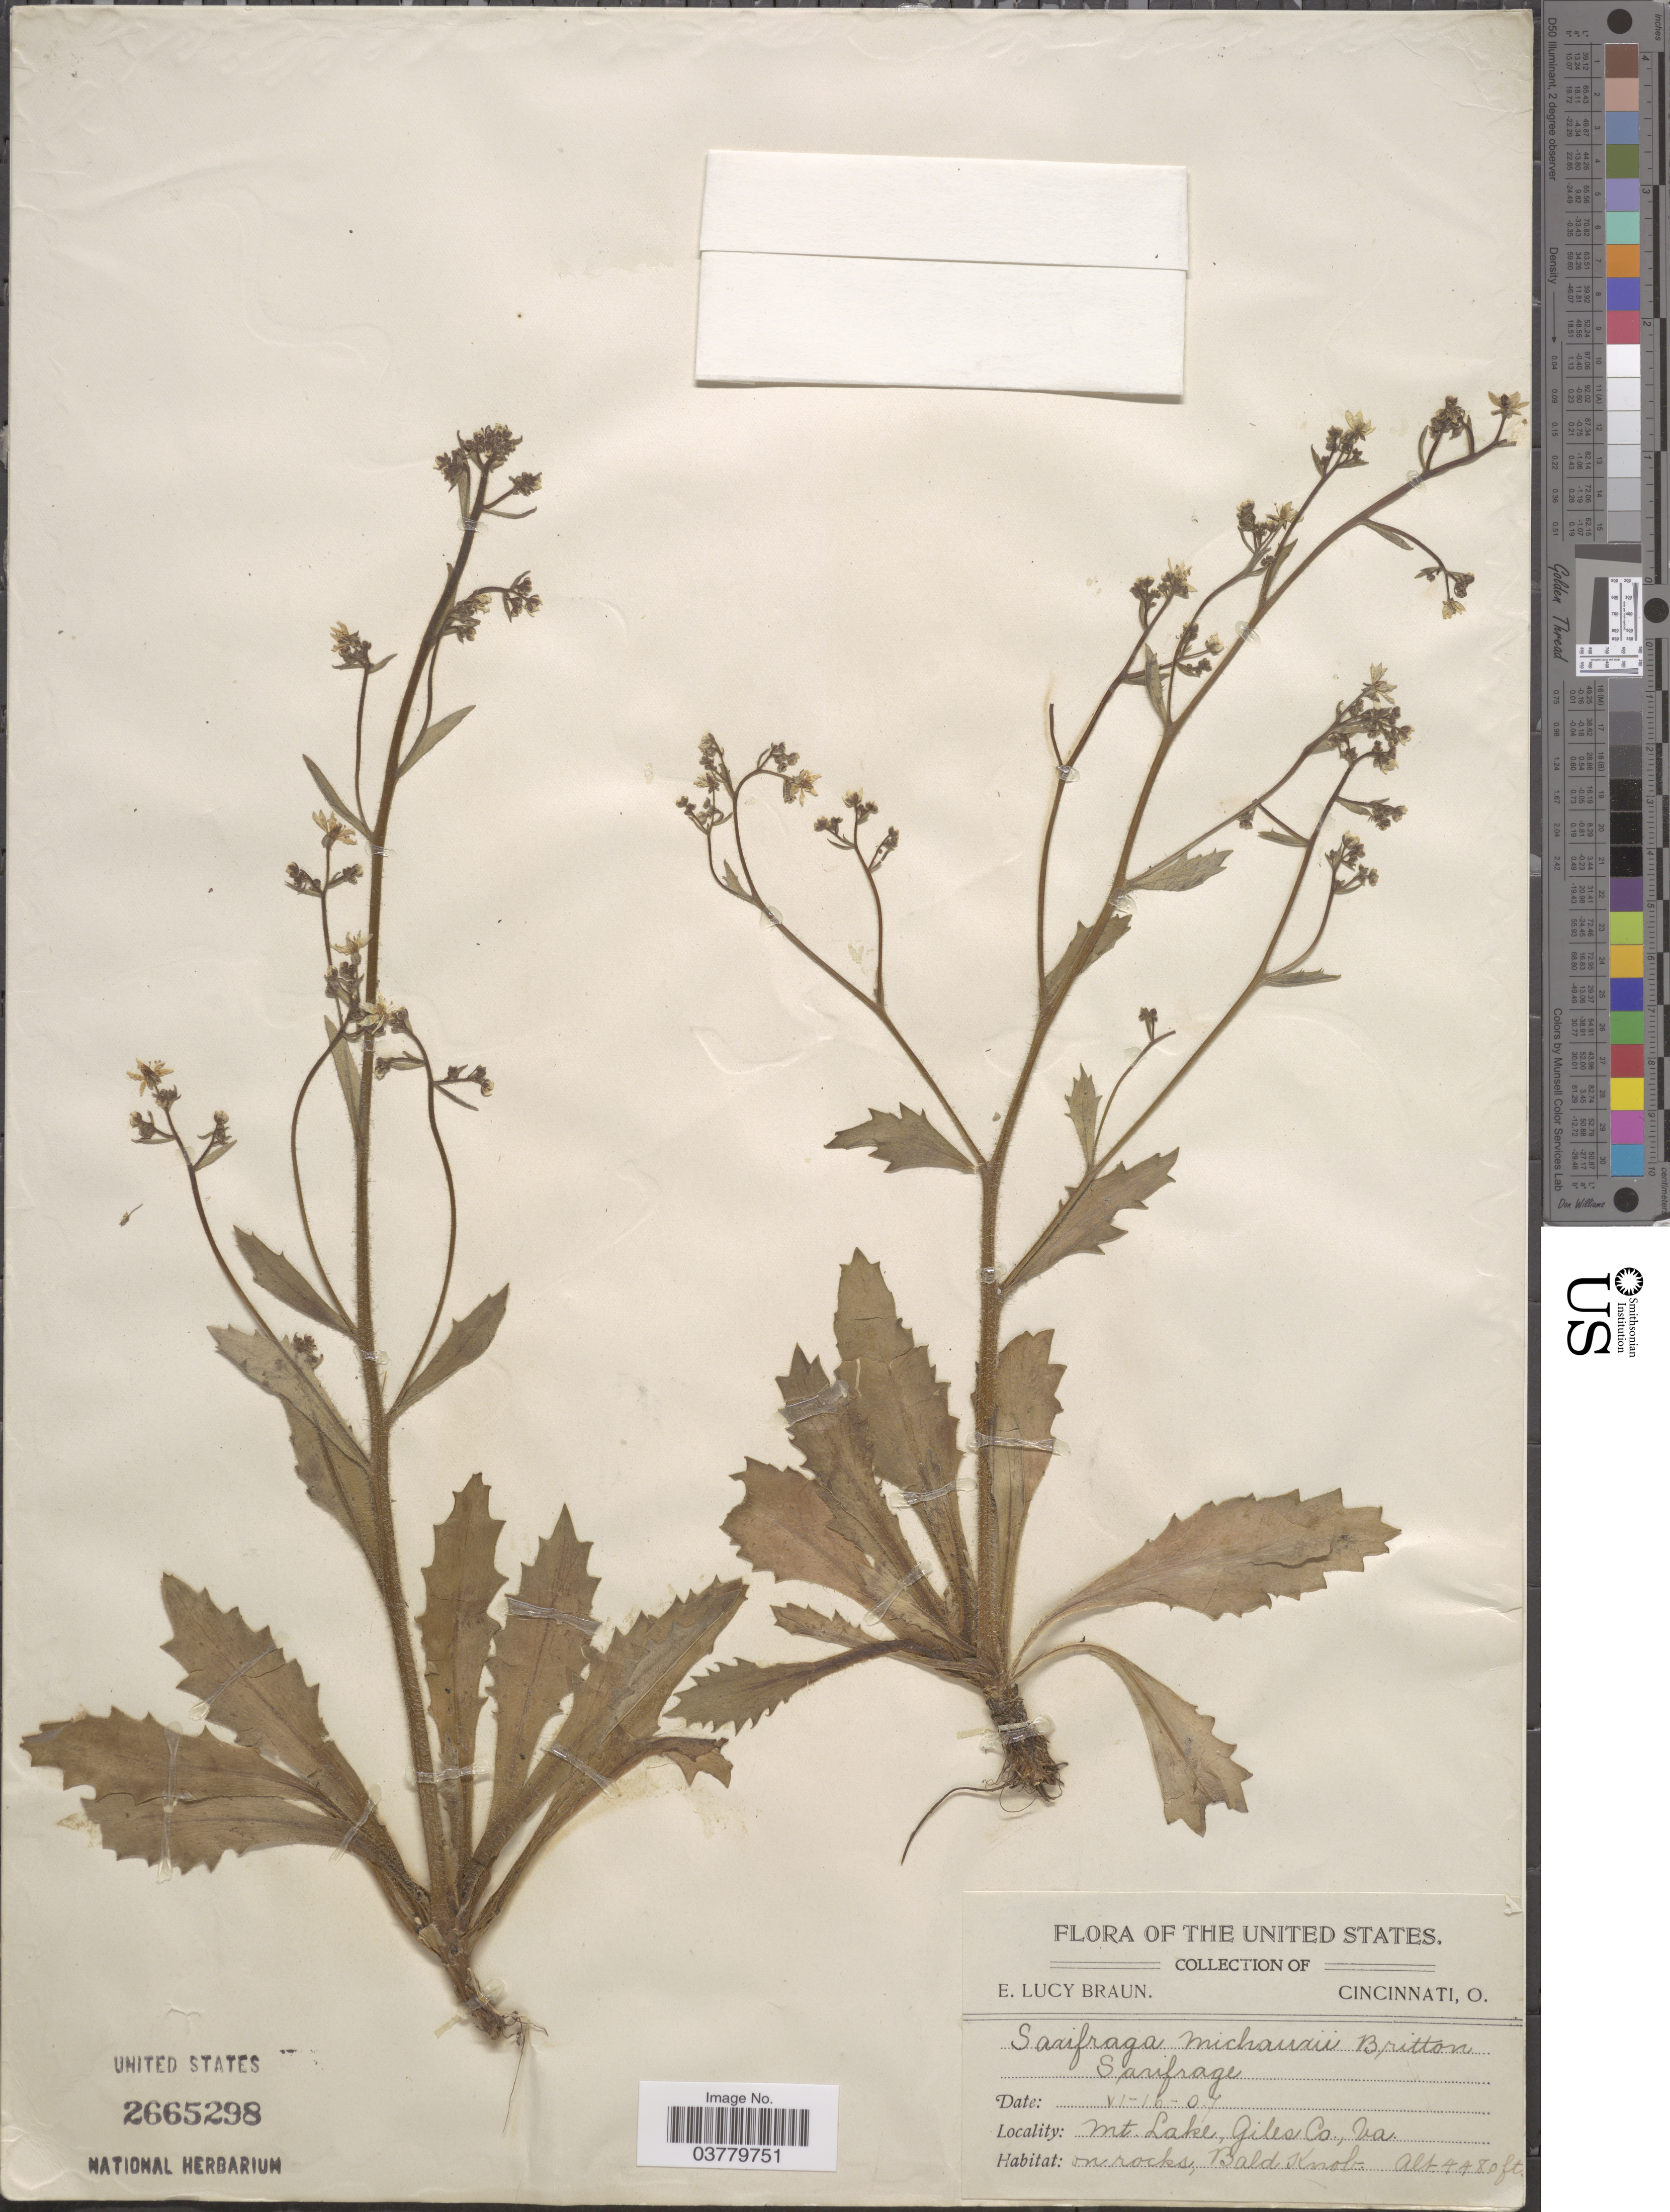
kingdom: Plantae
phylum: Tracheophyta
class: Magnoliopsida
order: Saxifragales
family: Saxifragaceae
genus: Micranthes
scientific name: Micranthes petiolaris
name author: (Raf.) Bush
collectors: E. L. Braun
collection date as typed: Transcribed d/m/y: 16/6/7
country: United States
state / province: Virginia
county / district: Giles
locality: Mt. Lake, Giles Co. Bald Knob.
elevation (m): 1366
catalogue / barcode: US 2665298